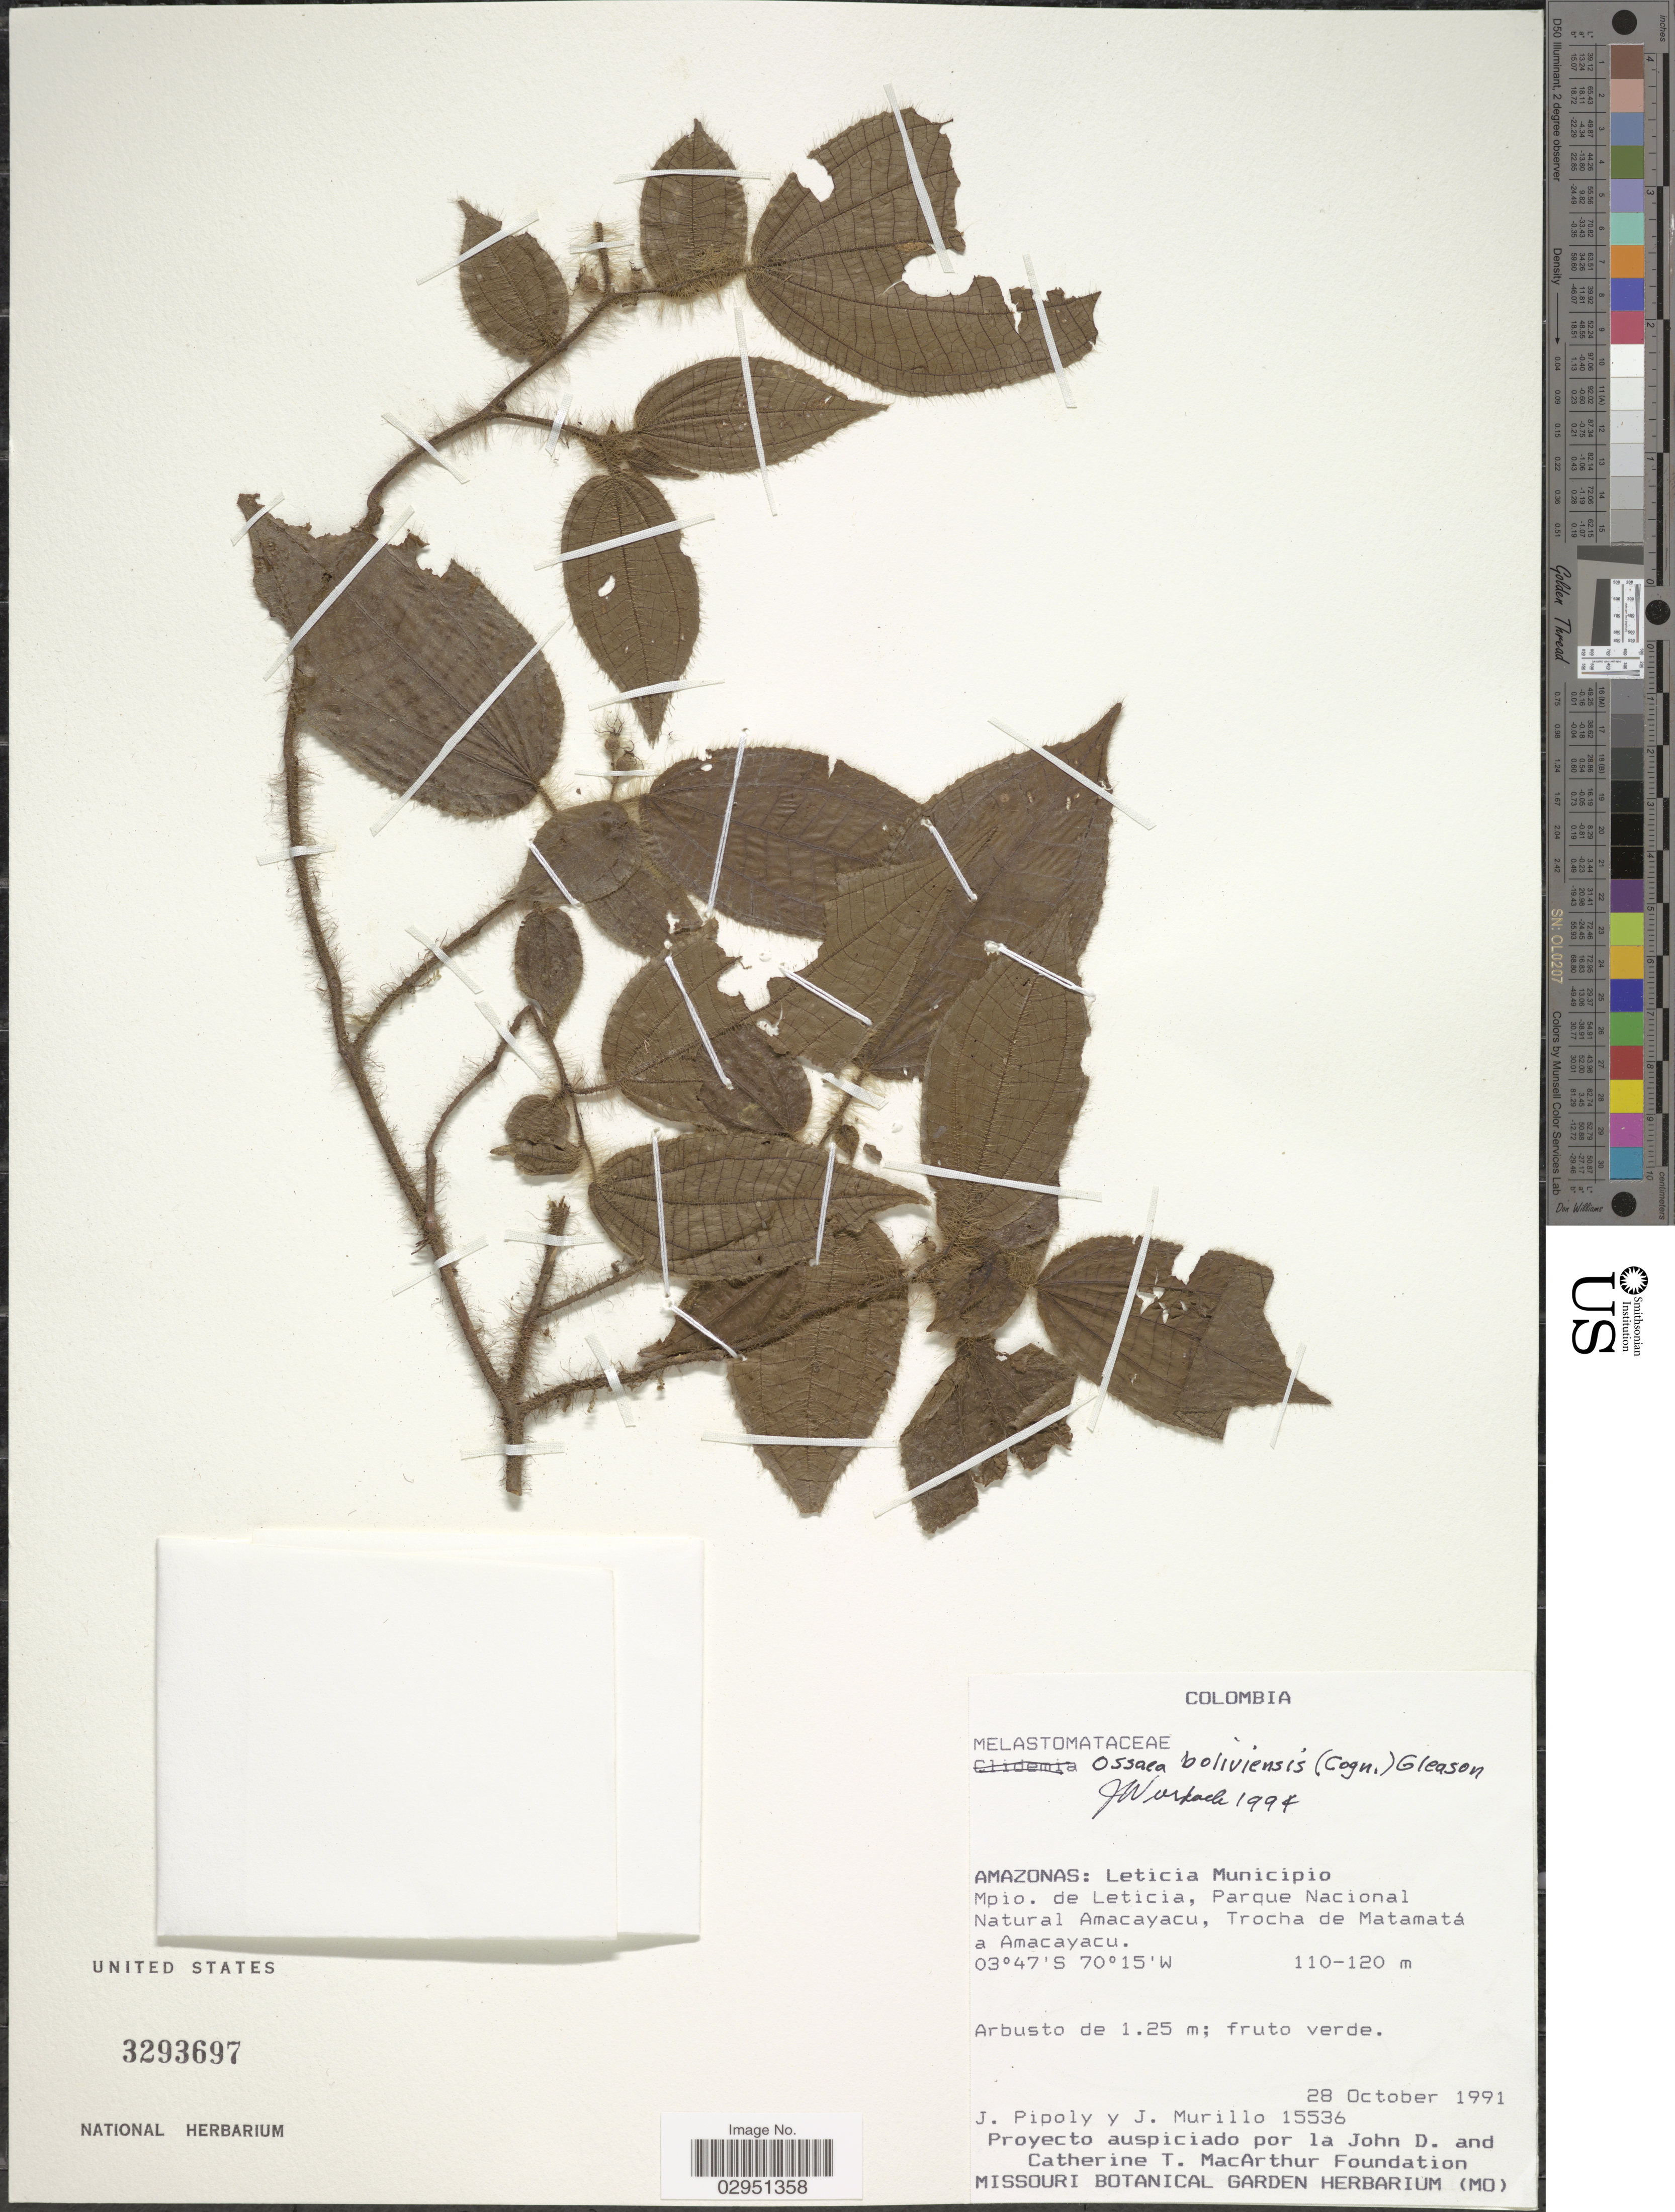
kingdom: Plantae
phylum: Tracheophyta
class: Magnoliopsida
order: Myrtales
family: Melastomataceae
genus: Ossaea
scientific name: Ossaea boliviensis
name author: (Cogn.) Gleason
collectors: J. J. Pipoly & J. C. Murillo-A.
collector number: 15536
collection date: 1991-10-28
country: Colombia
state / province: Amazônas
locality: Leticia Municipio, Mpio. de Leticia, Parque Nacional Natural Amacayacu, Trocha de Matamatá a Amacayacu.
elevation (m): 110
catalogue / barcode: US 3293697